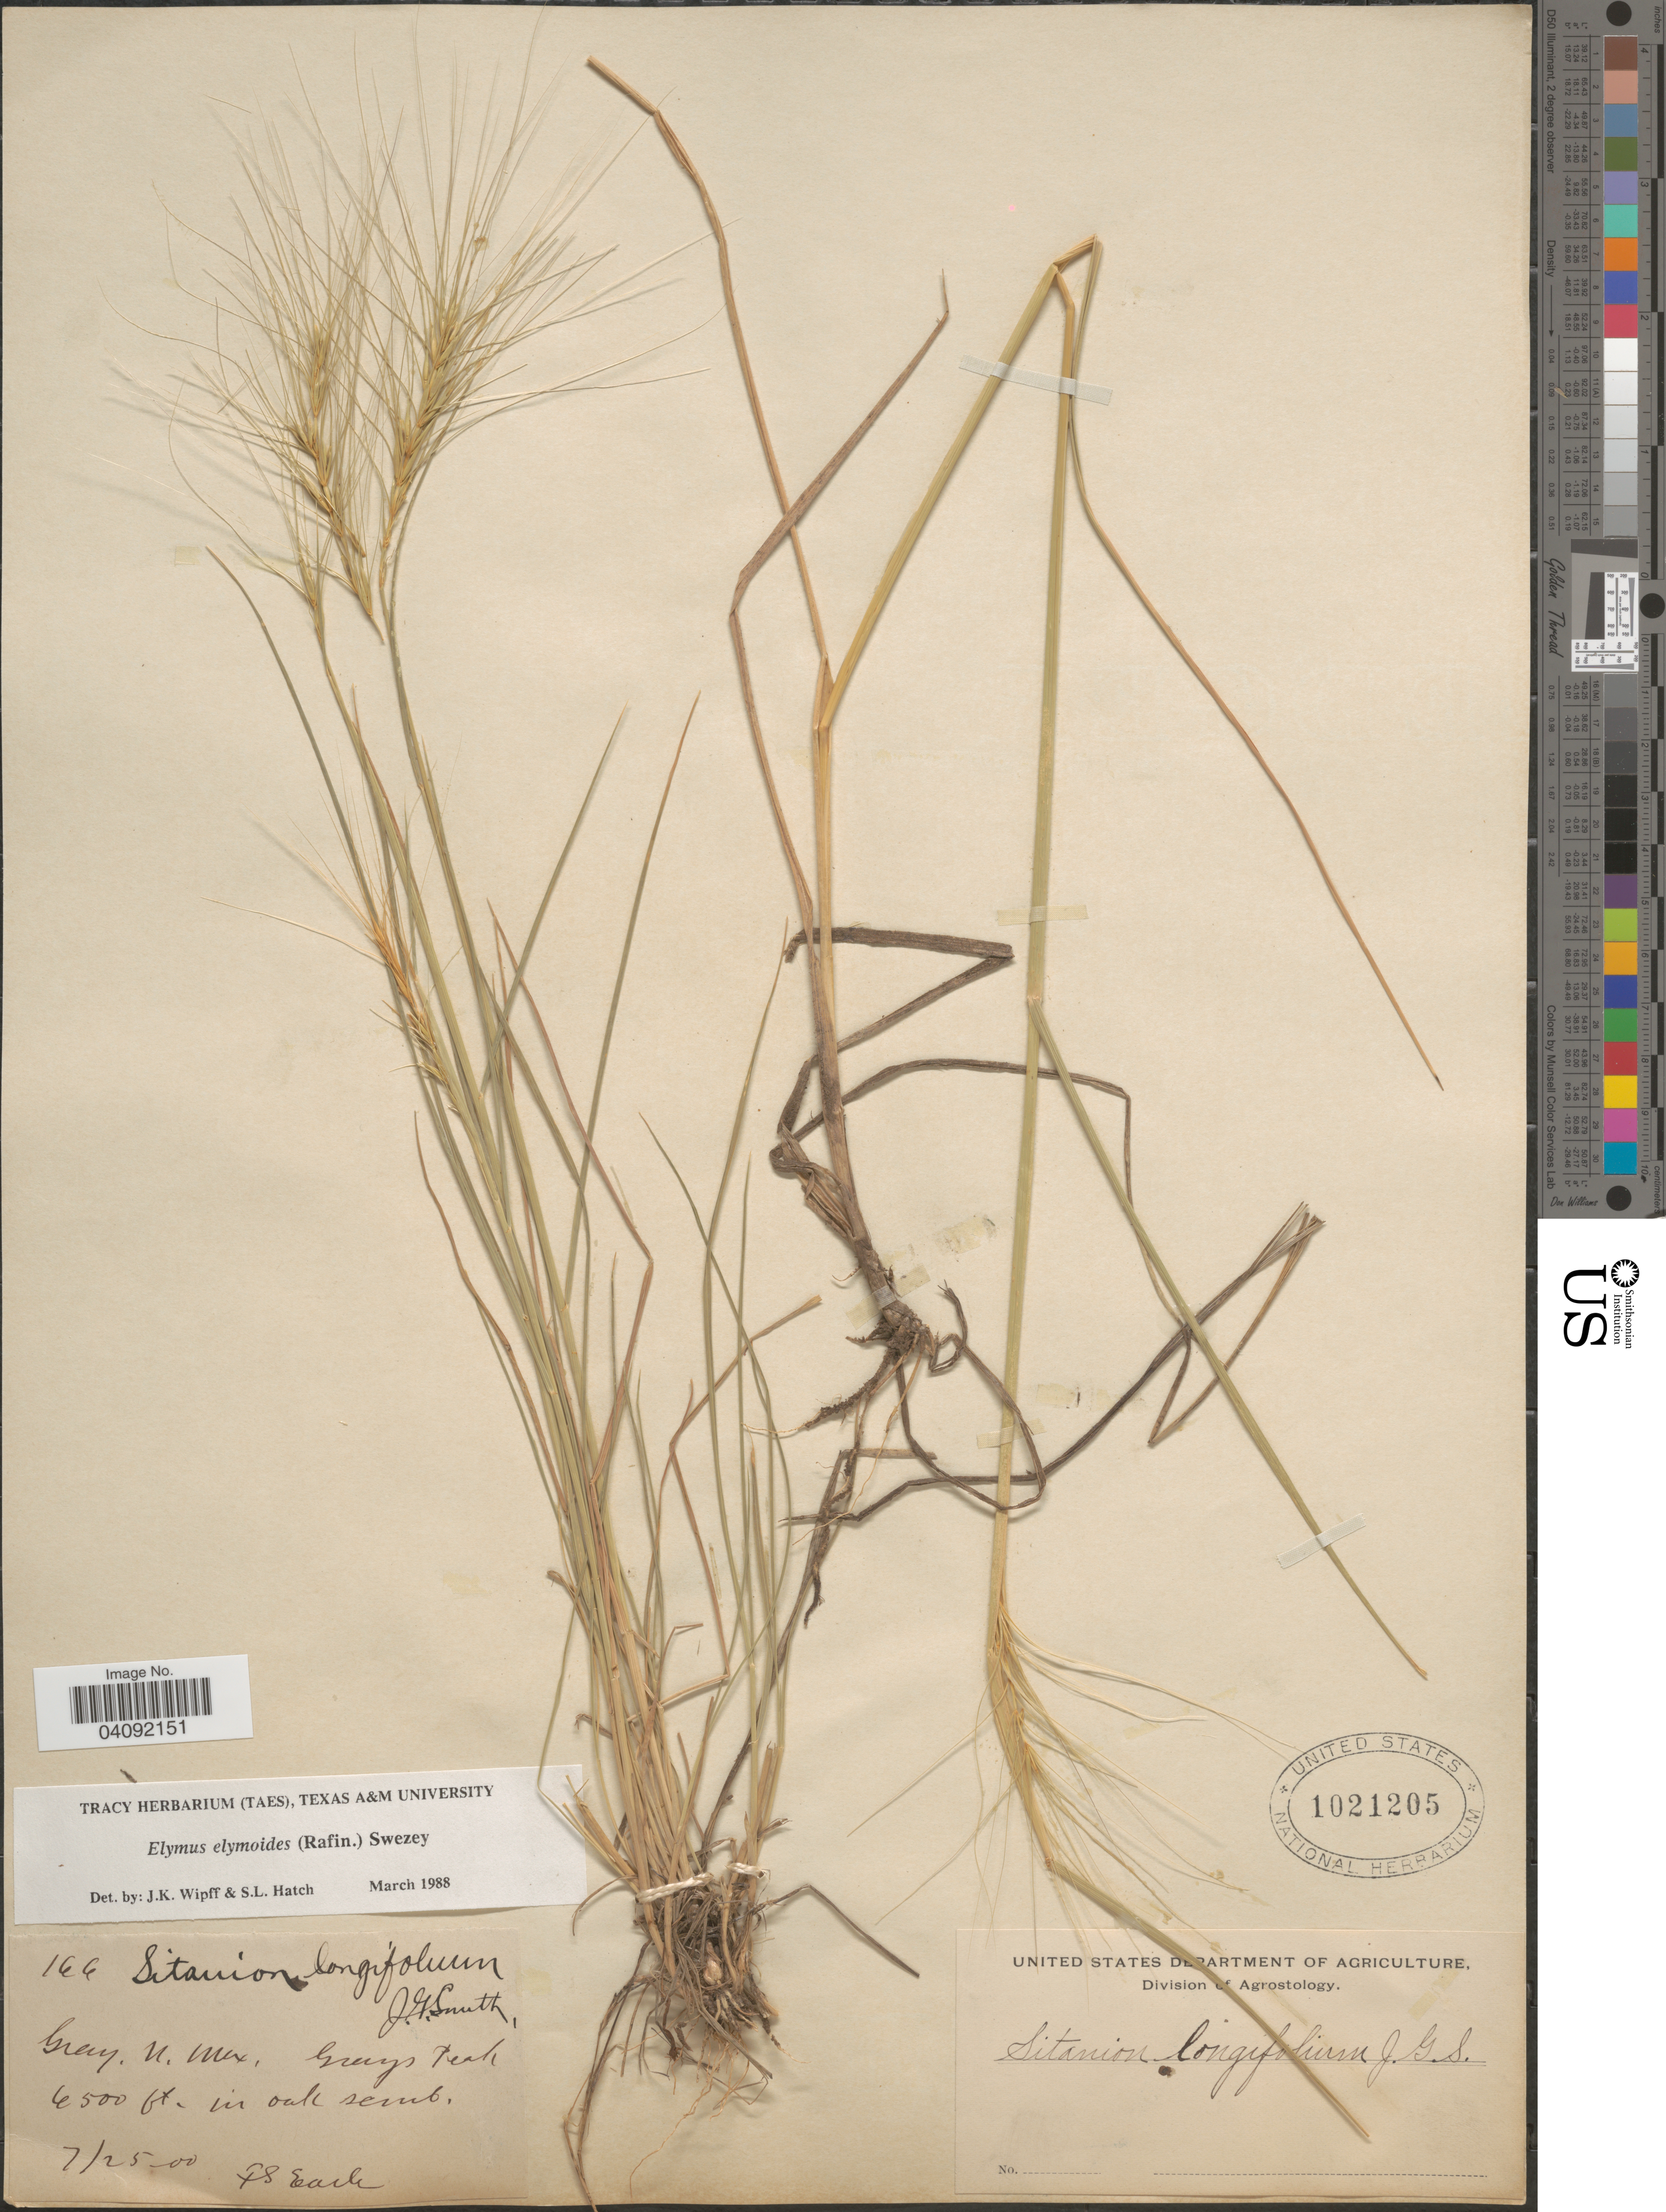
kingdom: Plantae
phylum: Tracheophyta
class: Liliopsida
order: Poales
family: Poaceae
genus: Elymus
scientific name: Elymus elymoides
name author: (Raf.) Swezey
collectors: F. S. Earle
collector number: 166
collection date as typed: Transcribed d/m/y: 25/7/0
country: United States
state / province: New Mexico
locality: Gray. Grays Peak.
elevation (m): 1981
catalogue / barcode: US 1021205